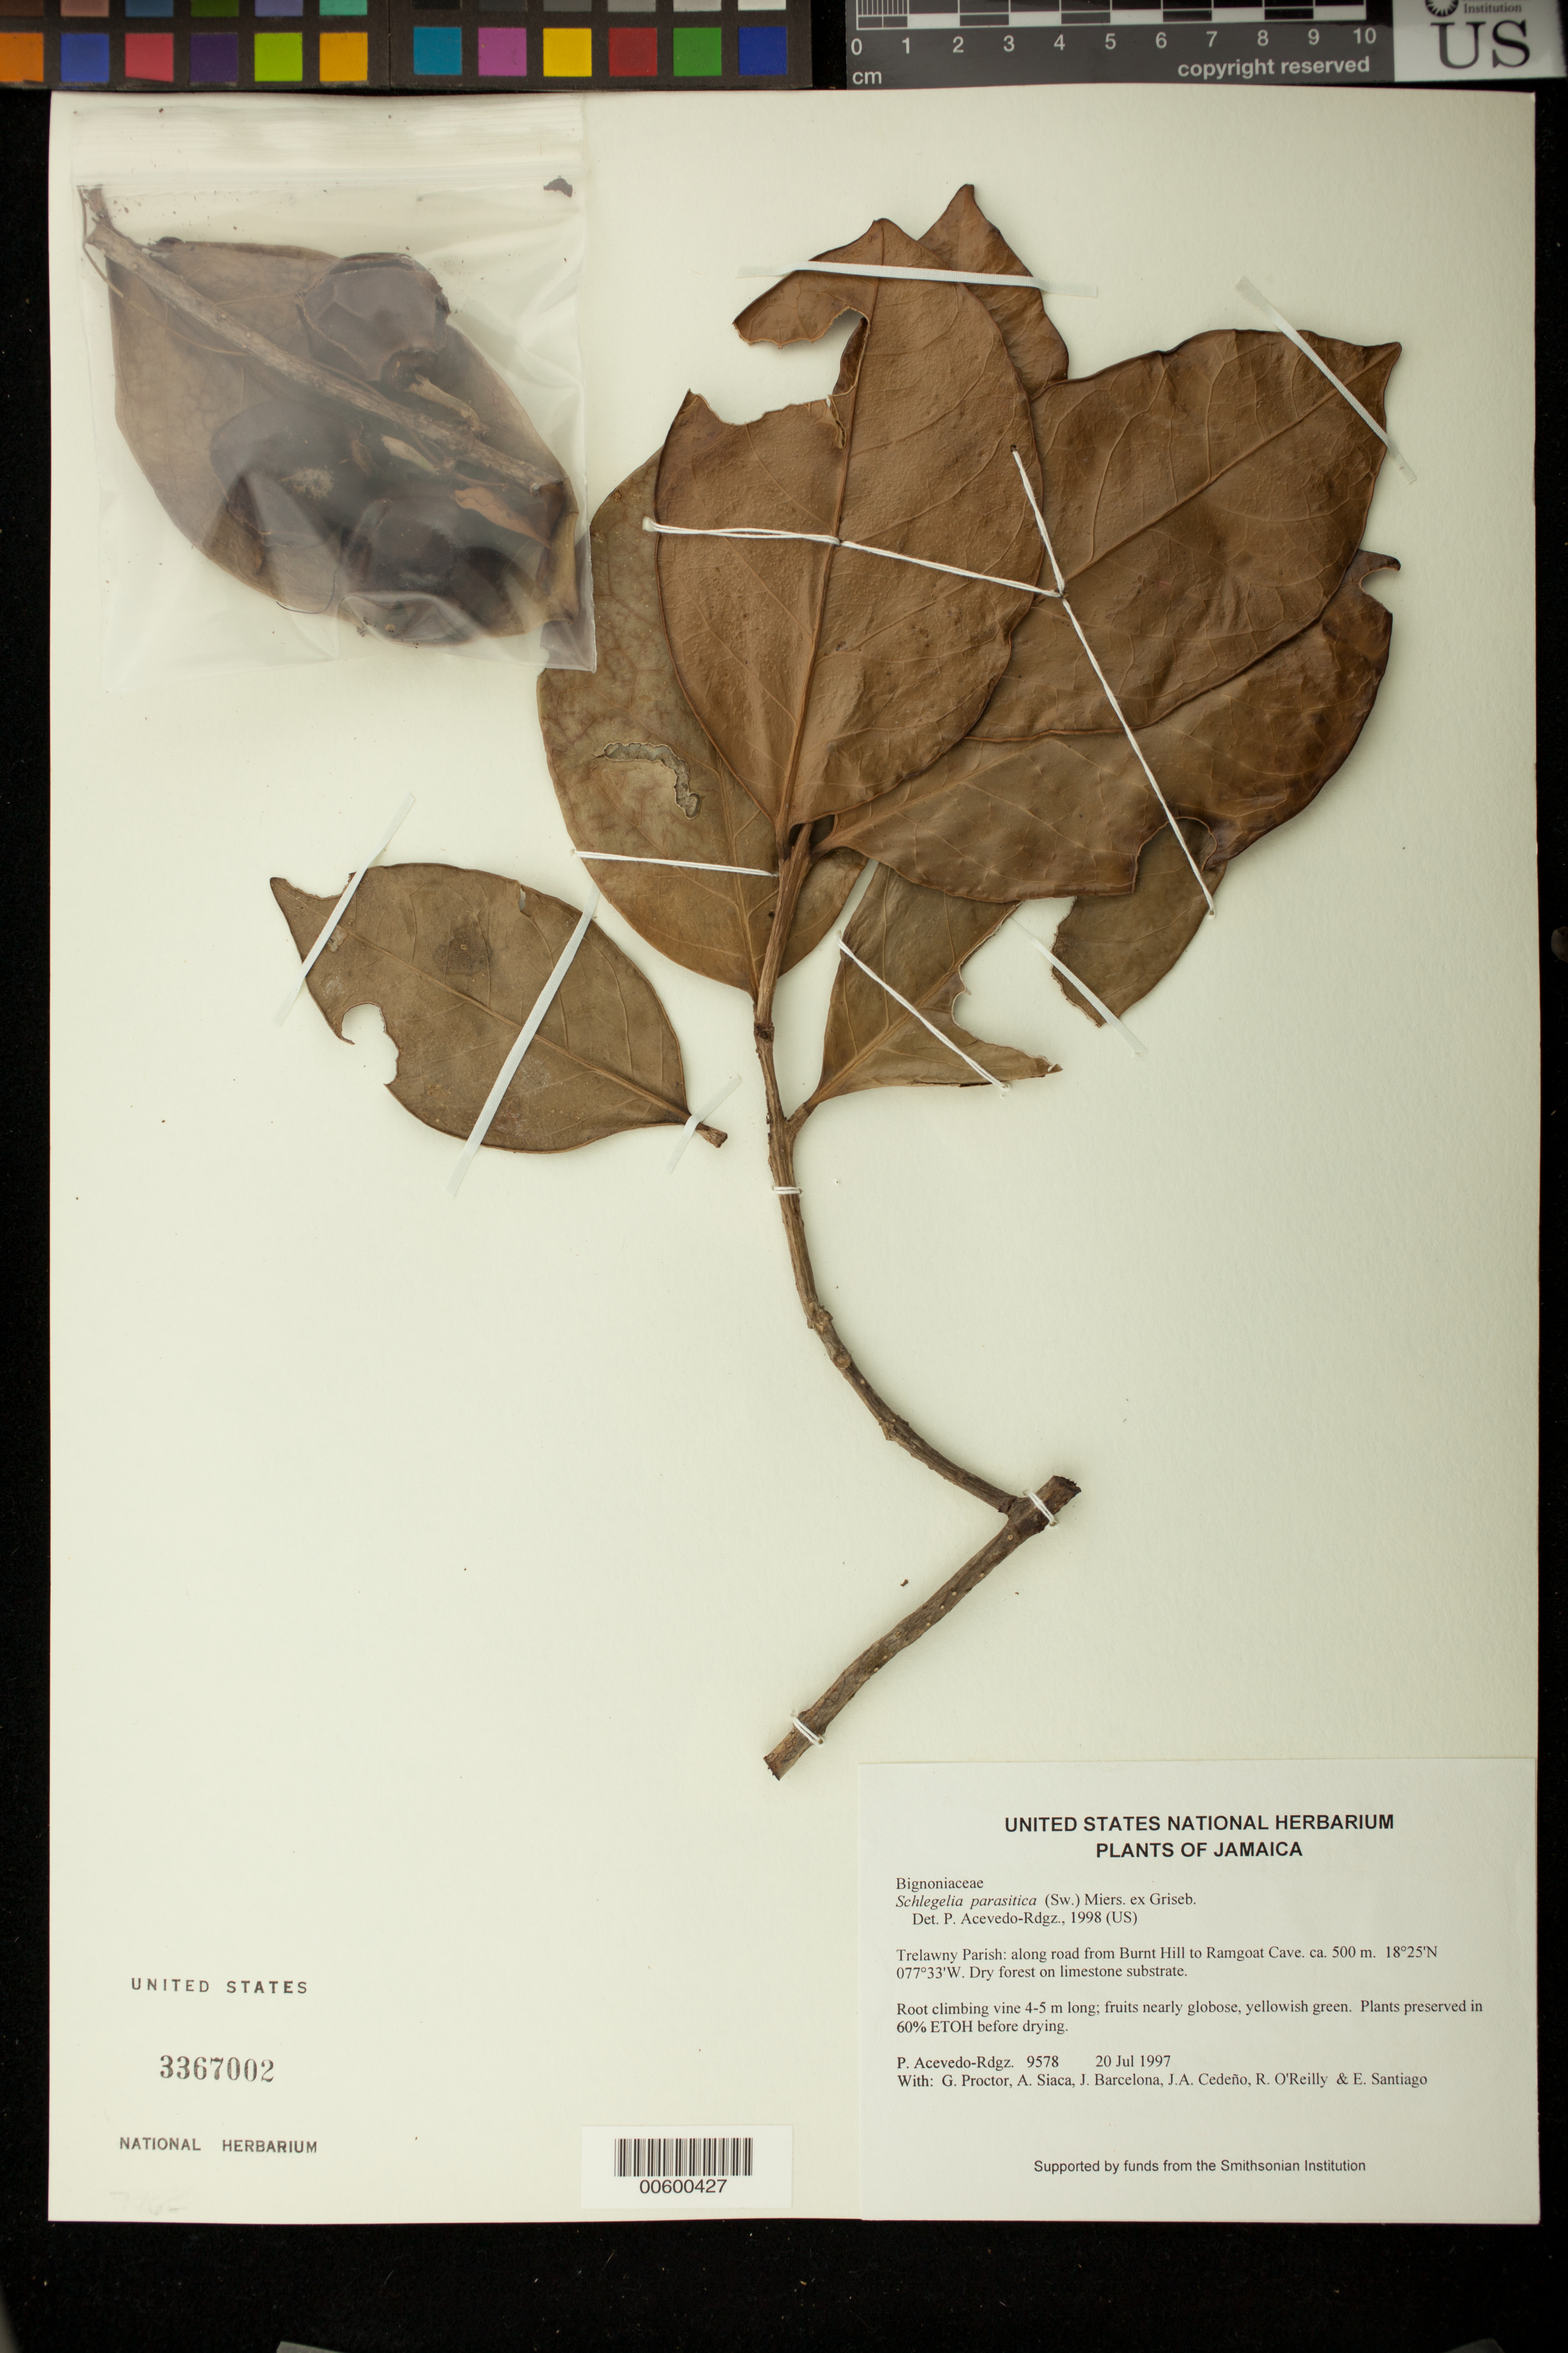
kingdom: Plantae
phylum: Tracheophyta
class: Magnoliopsida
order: Lamiales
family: Schlegeliaceae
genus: Schlegelia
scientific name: Schlegelia parasitica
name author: (Sw.) Miers ex Griseb.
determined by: Acevedo-Rodríguez, P., (BOT), Smithsonian Institution - National Museum of Natural History (UNITED STATES)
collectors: P. Acevedo-Rodr., G. R. Proctor, A. Siaca, J. Barcelona, J. A. Cedeño M. & R. O'Reilly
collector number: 9578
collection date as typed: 20 Jul 1997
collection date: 1997-07-20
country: Jamaica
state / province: Trelawny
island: Jamaica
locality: Trelawny Parish: along road from Burnt Hill to Ramgoat Cave.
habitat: Dry forest on limestone substrate.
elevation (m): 500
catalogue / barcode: US 3367002